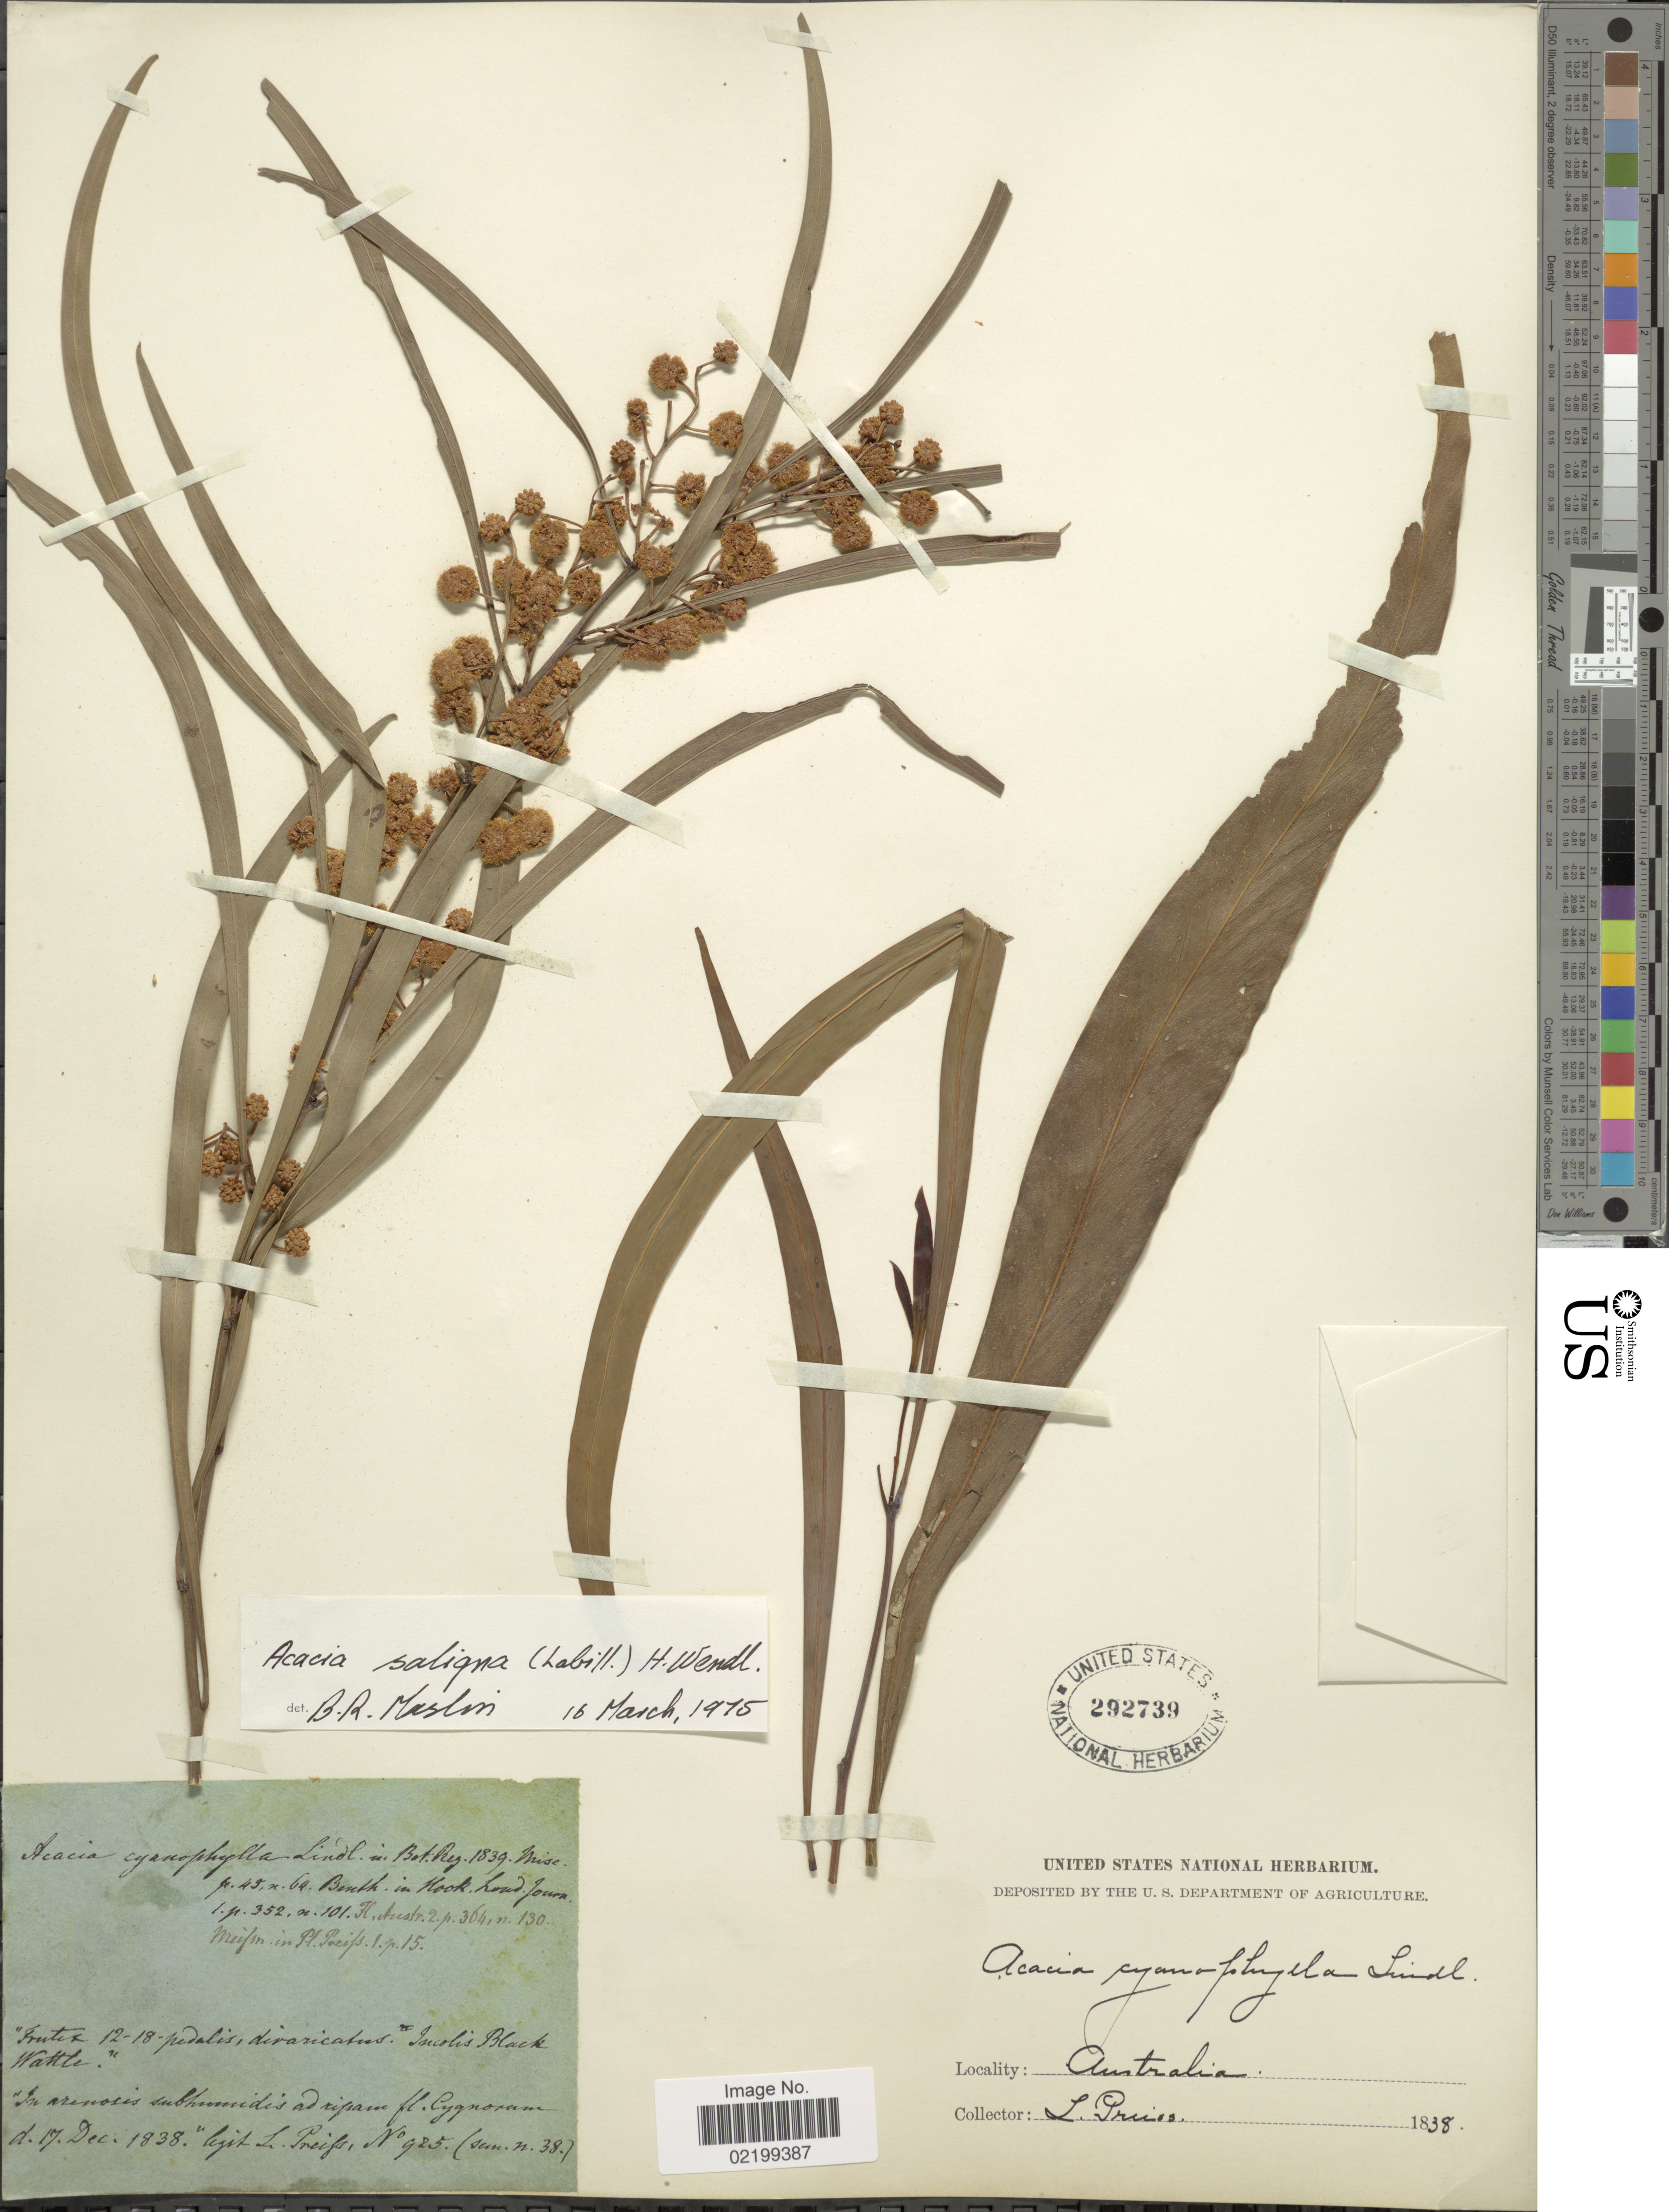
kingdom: Plantae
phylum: Tracheophyta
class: Magnoliopsida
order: Fabales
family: Fabaceae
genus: Acacia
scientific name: Acacia saligna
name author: (Labill.) H.L. Wendl.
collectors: L. Preiss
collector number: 925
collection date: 1838-12-17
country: Australia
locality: In arenosis subloridis ad ripan fl. Cygnoram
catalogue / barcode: US 292739